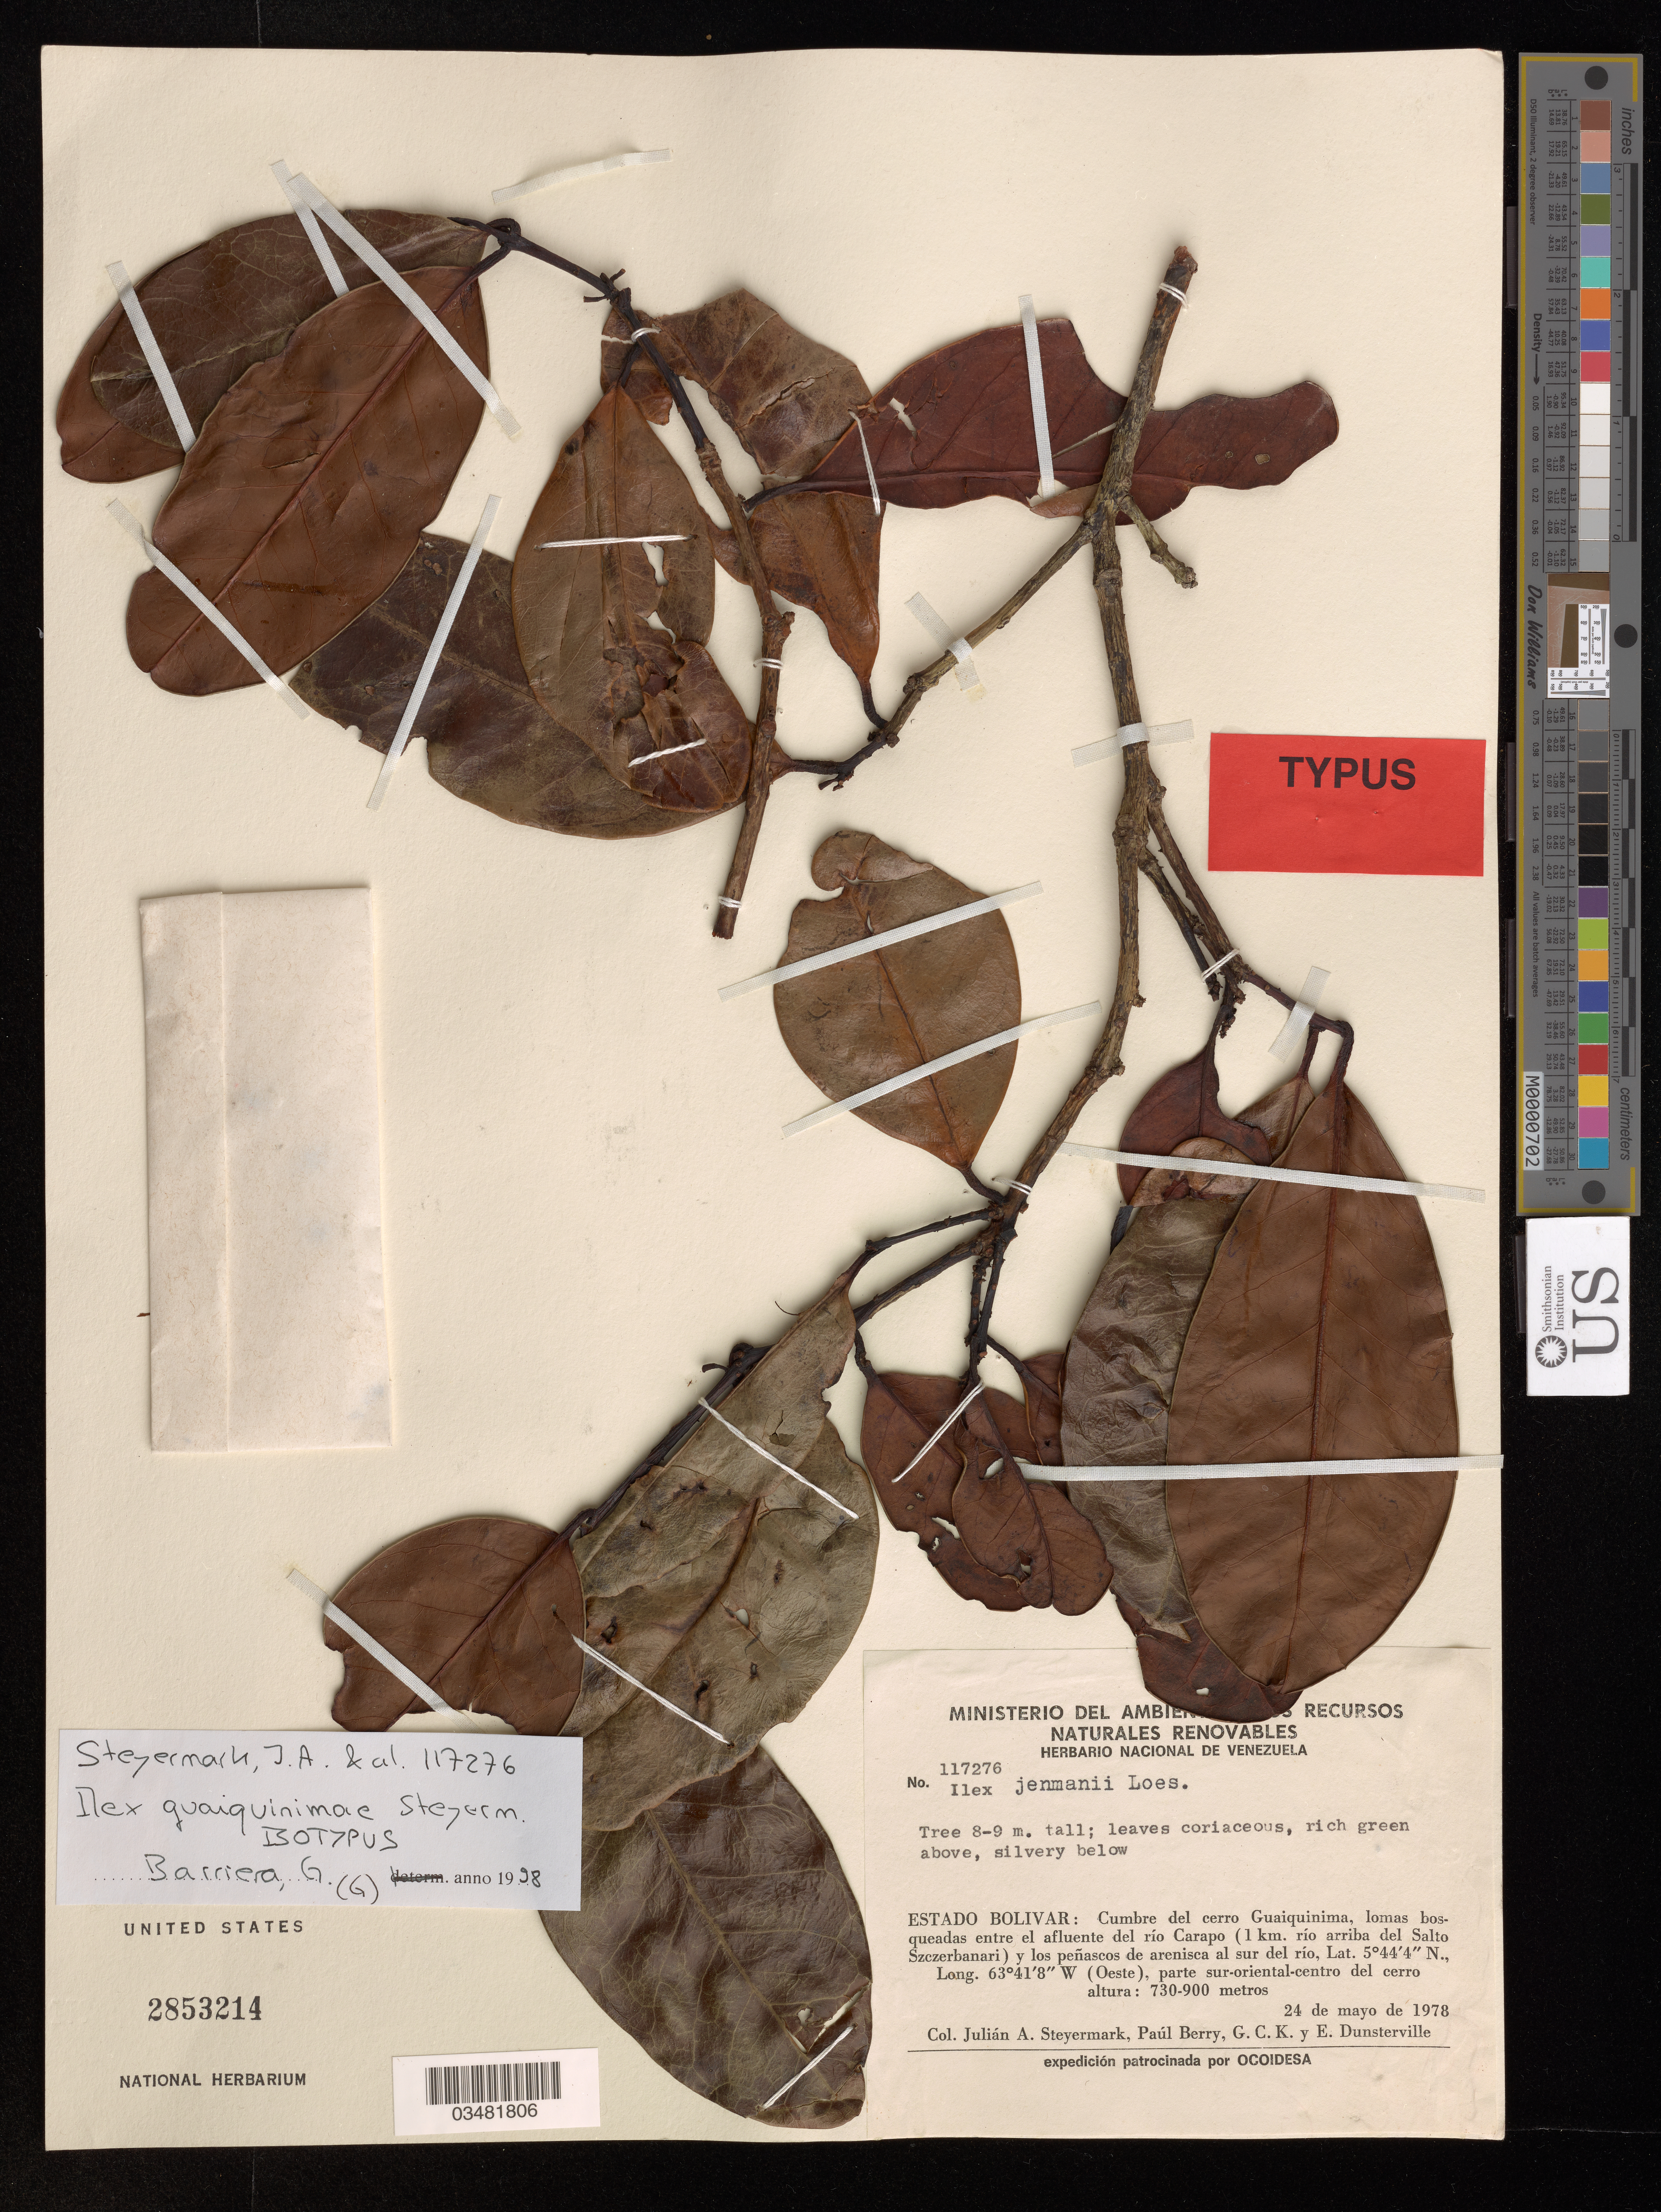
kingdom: Plantae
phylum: Tracheophyta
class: Magnoliopsida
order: Aquifoliales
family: Aquifoliaceae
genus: Ilex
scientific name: Ilex guaiquinimae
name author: Steyerm.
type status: Isotype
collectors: J. Steyermark, P. E. Berry, G. C. K. Dunsterville & E. Dunsterville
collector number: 117276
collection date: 1978-05-24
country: Venezuela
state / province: Bolivar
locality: Cumbre del Cerro Guaiquinima; lomas bosqueadas entre el afluente del rio Carapo (1 km rio arriba del Salto Szczerbanari) y los penascos de arenisca al sur del rio, parte sur-oriental-centro del serro.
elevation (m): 730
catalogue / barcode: US 2853214